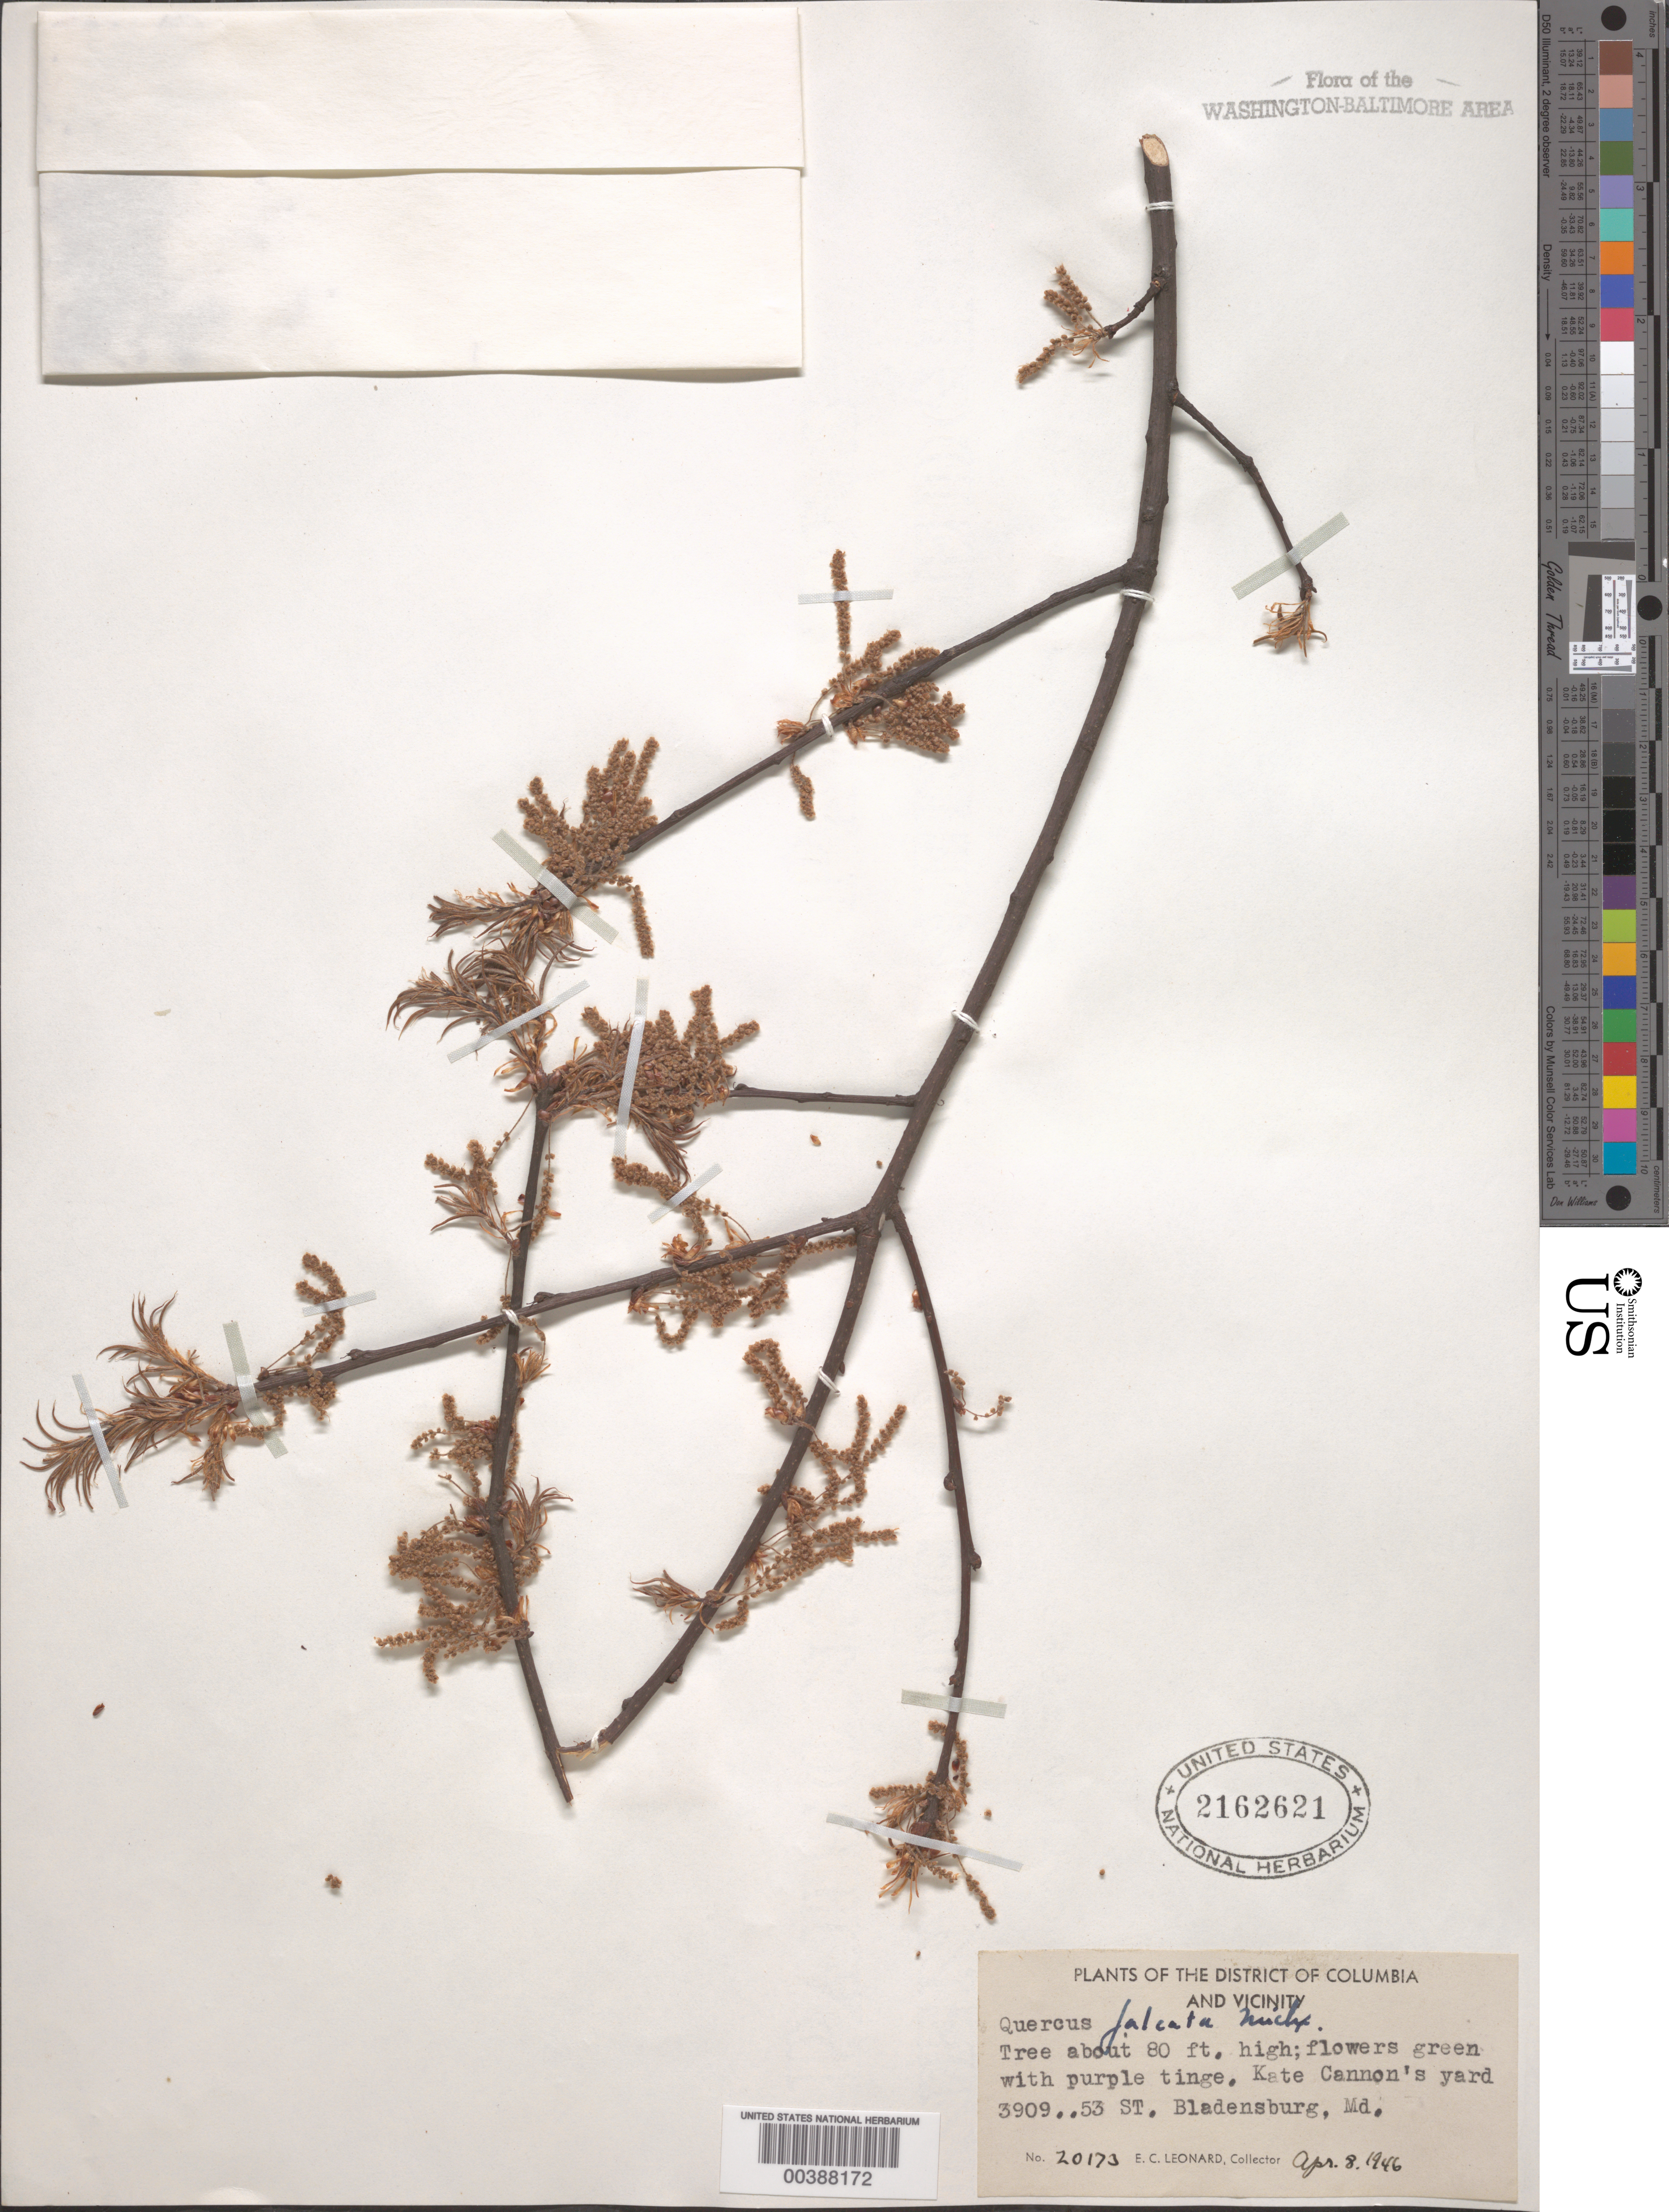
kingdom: Plantae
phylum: Tracheophyta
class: Magnoliopsida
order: Fagales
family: Fagaceae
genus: Quercus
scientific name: Quercus falcata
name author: Michx.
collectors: E. C. Leonard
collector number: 20173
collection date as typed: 08 Apr 1946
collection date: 1946-04-08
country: United States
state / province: Maryland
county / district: Prince George's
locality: Bladensburg, Kate Cannons Yard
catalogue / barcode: US 2162621